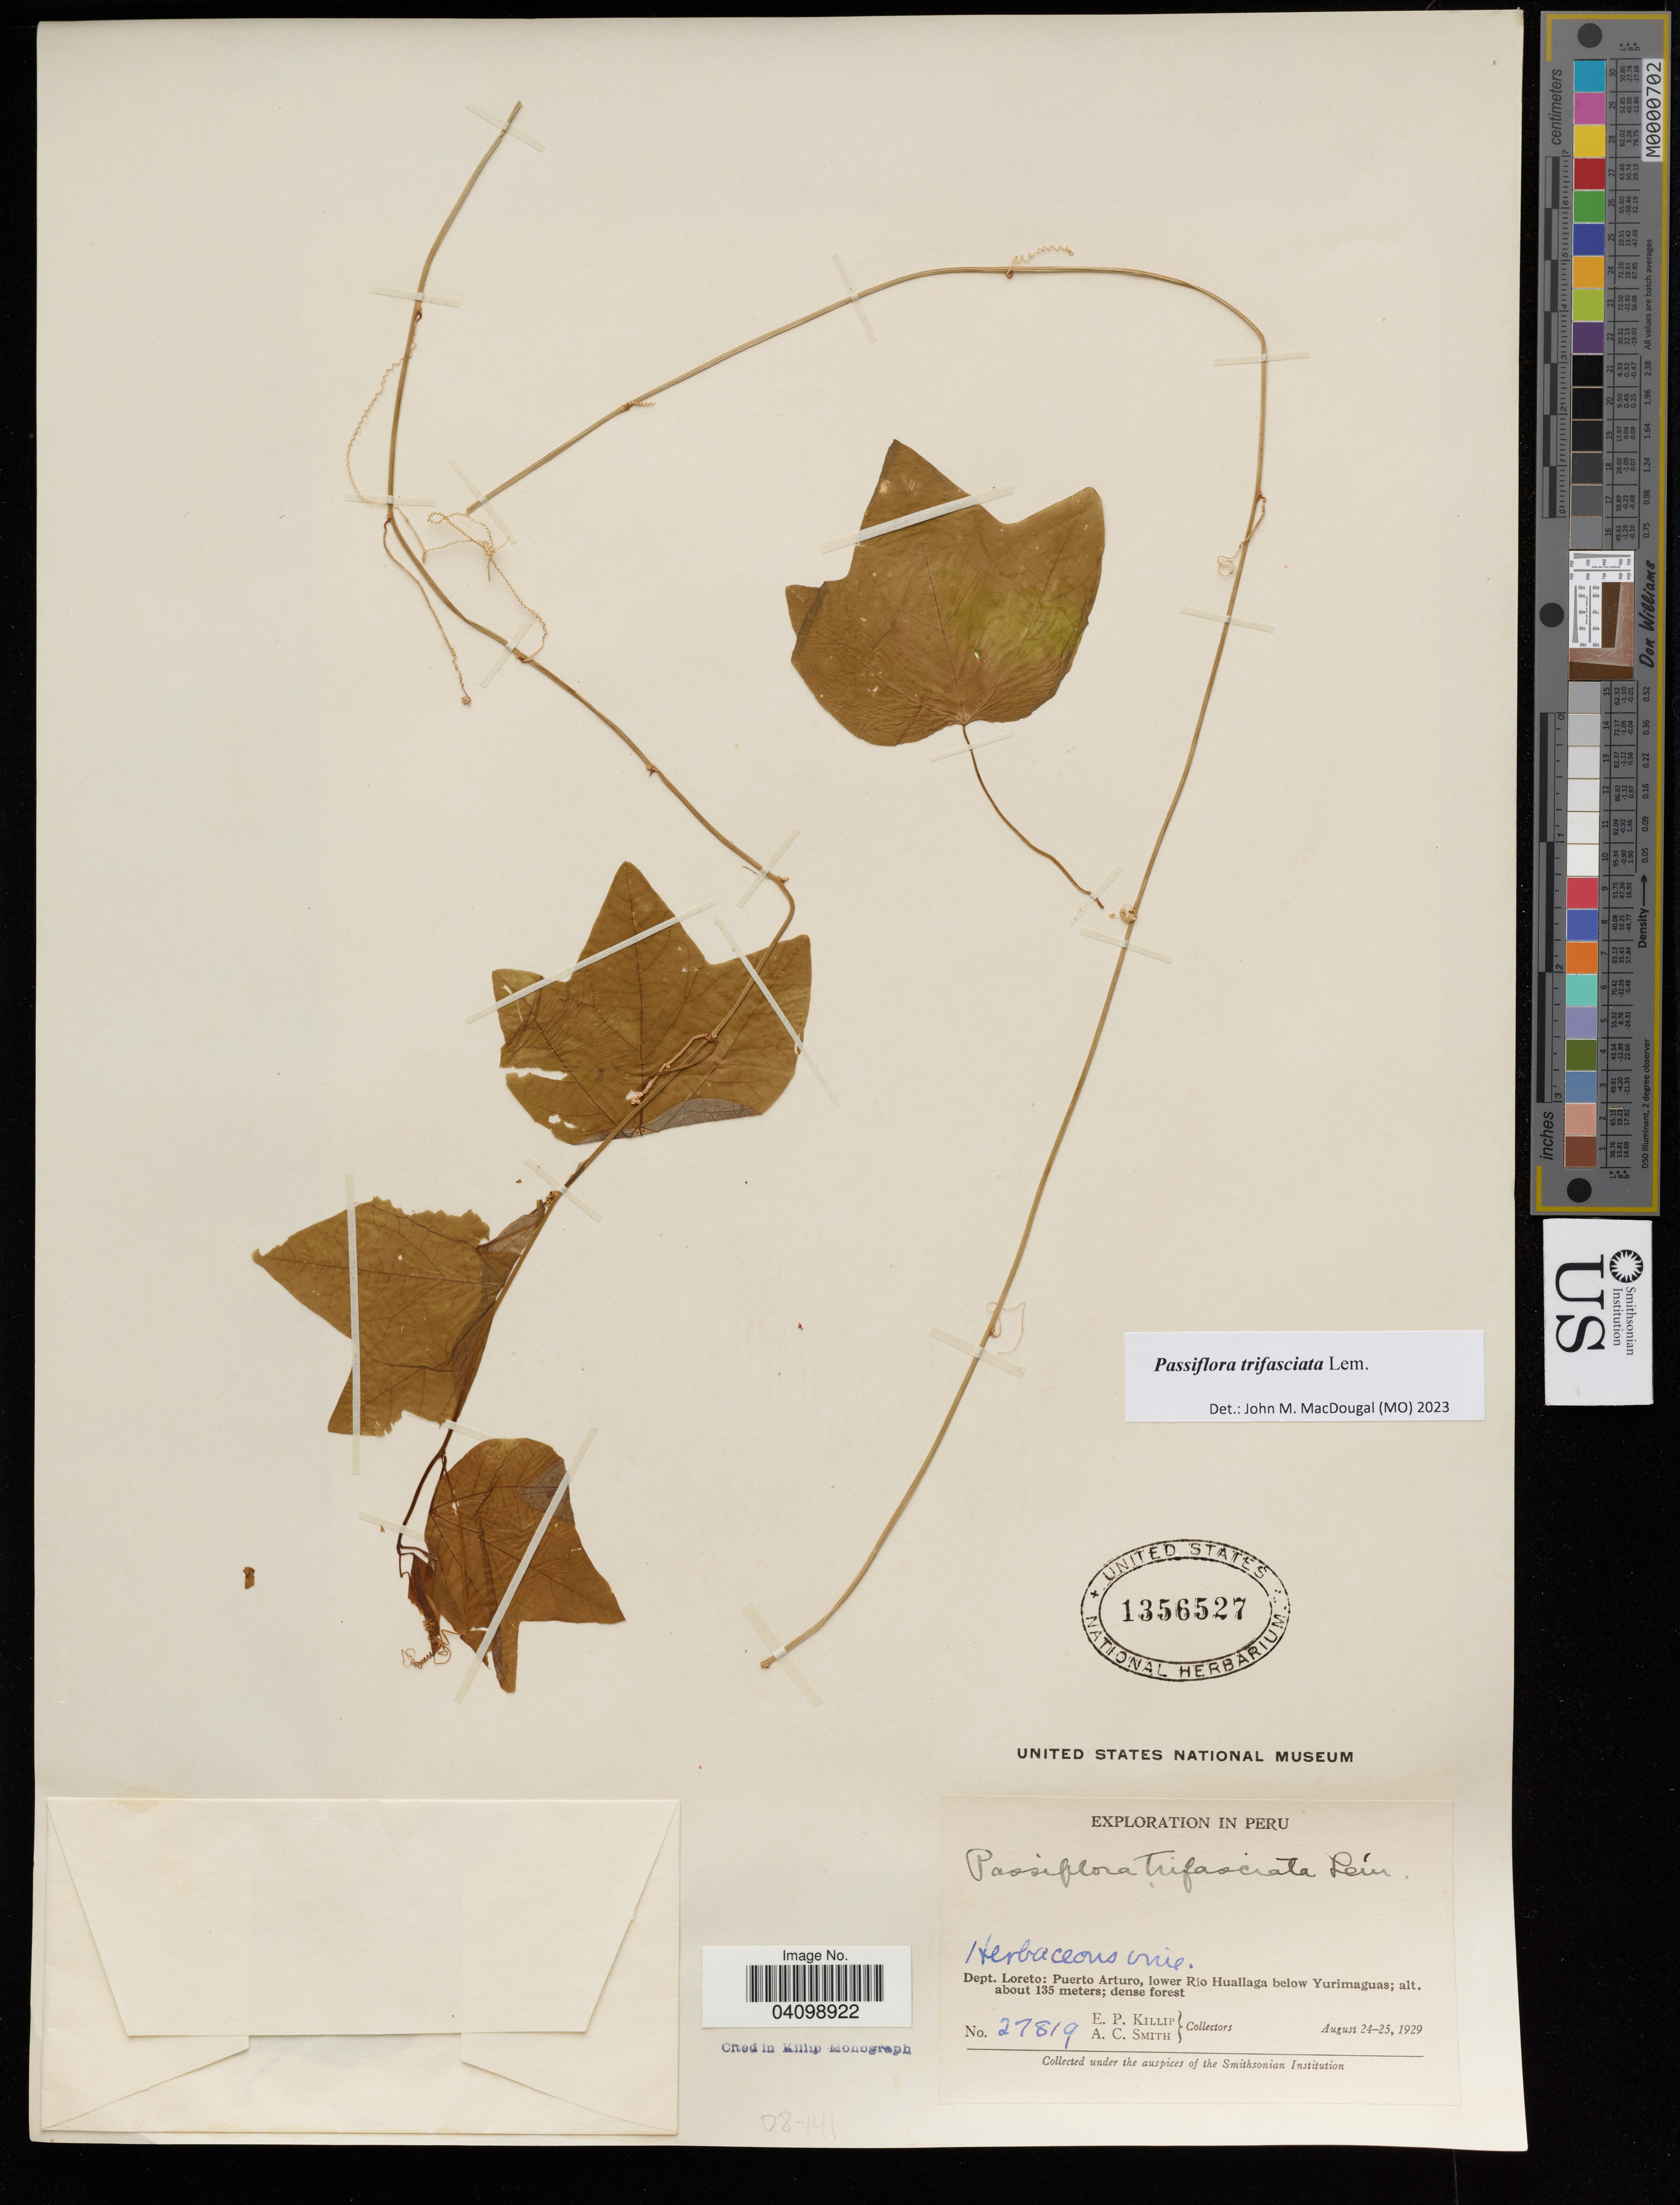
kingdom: Plantae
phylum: Tracheophyta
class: Magnoliopsida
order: Malpighiales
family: Passifloraceae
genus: Passiflora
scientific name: Passiflora trifasciata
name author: Lem.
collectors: E. Killip & A. C. Smith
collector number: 27819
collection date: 1929-08-24/1929-08-25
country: Peru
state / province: Loreto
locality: Puerto Arturo, lower Río Huallaga below Yurimaguas.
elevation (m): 135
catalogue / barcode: US 1356527